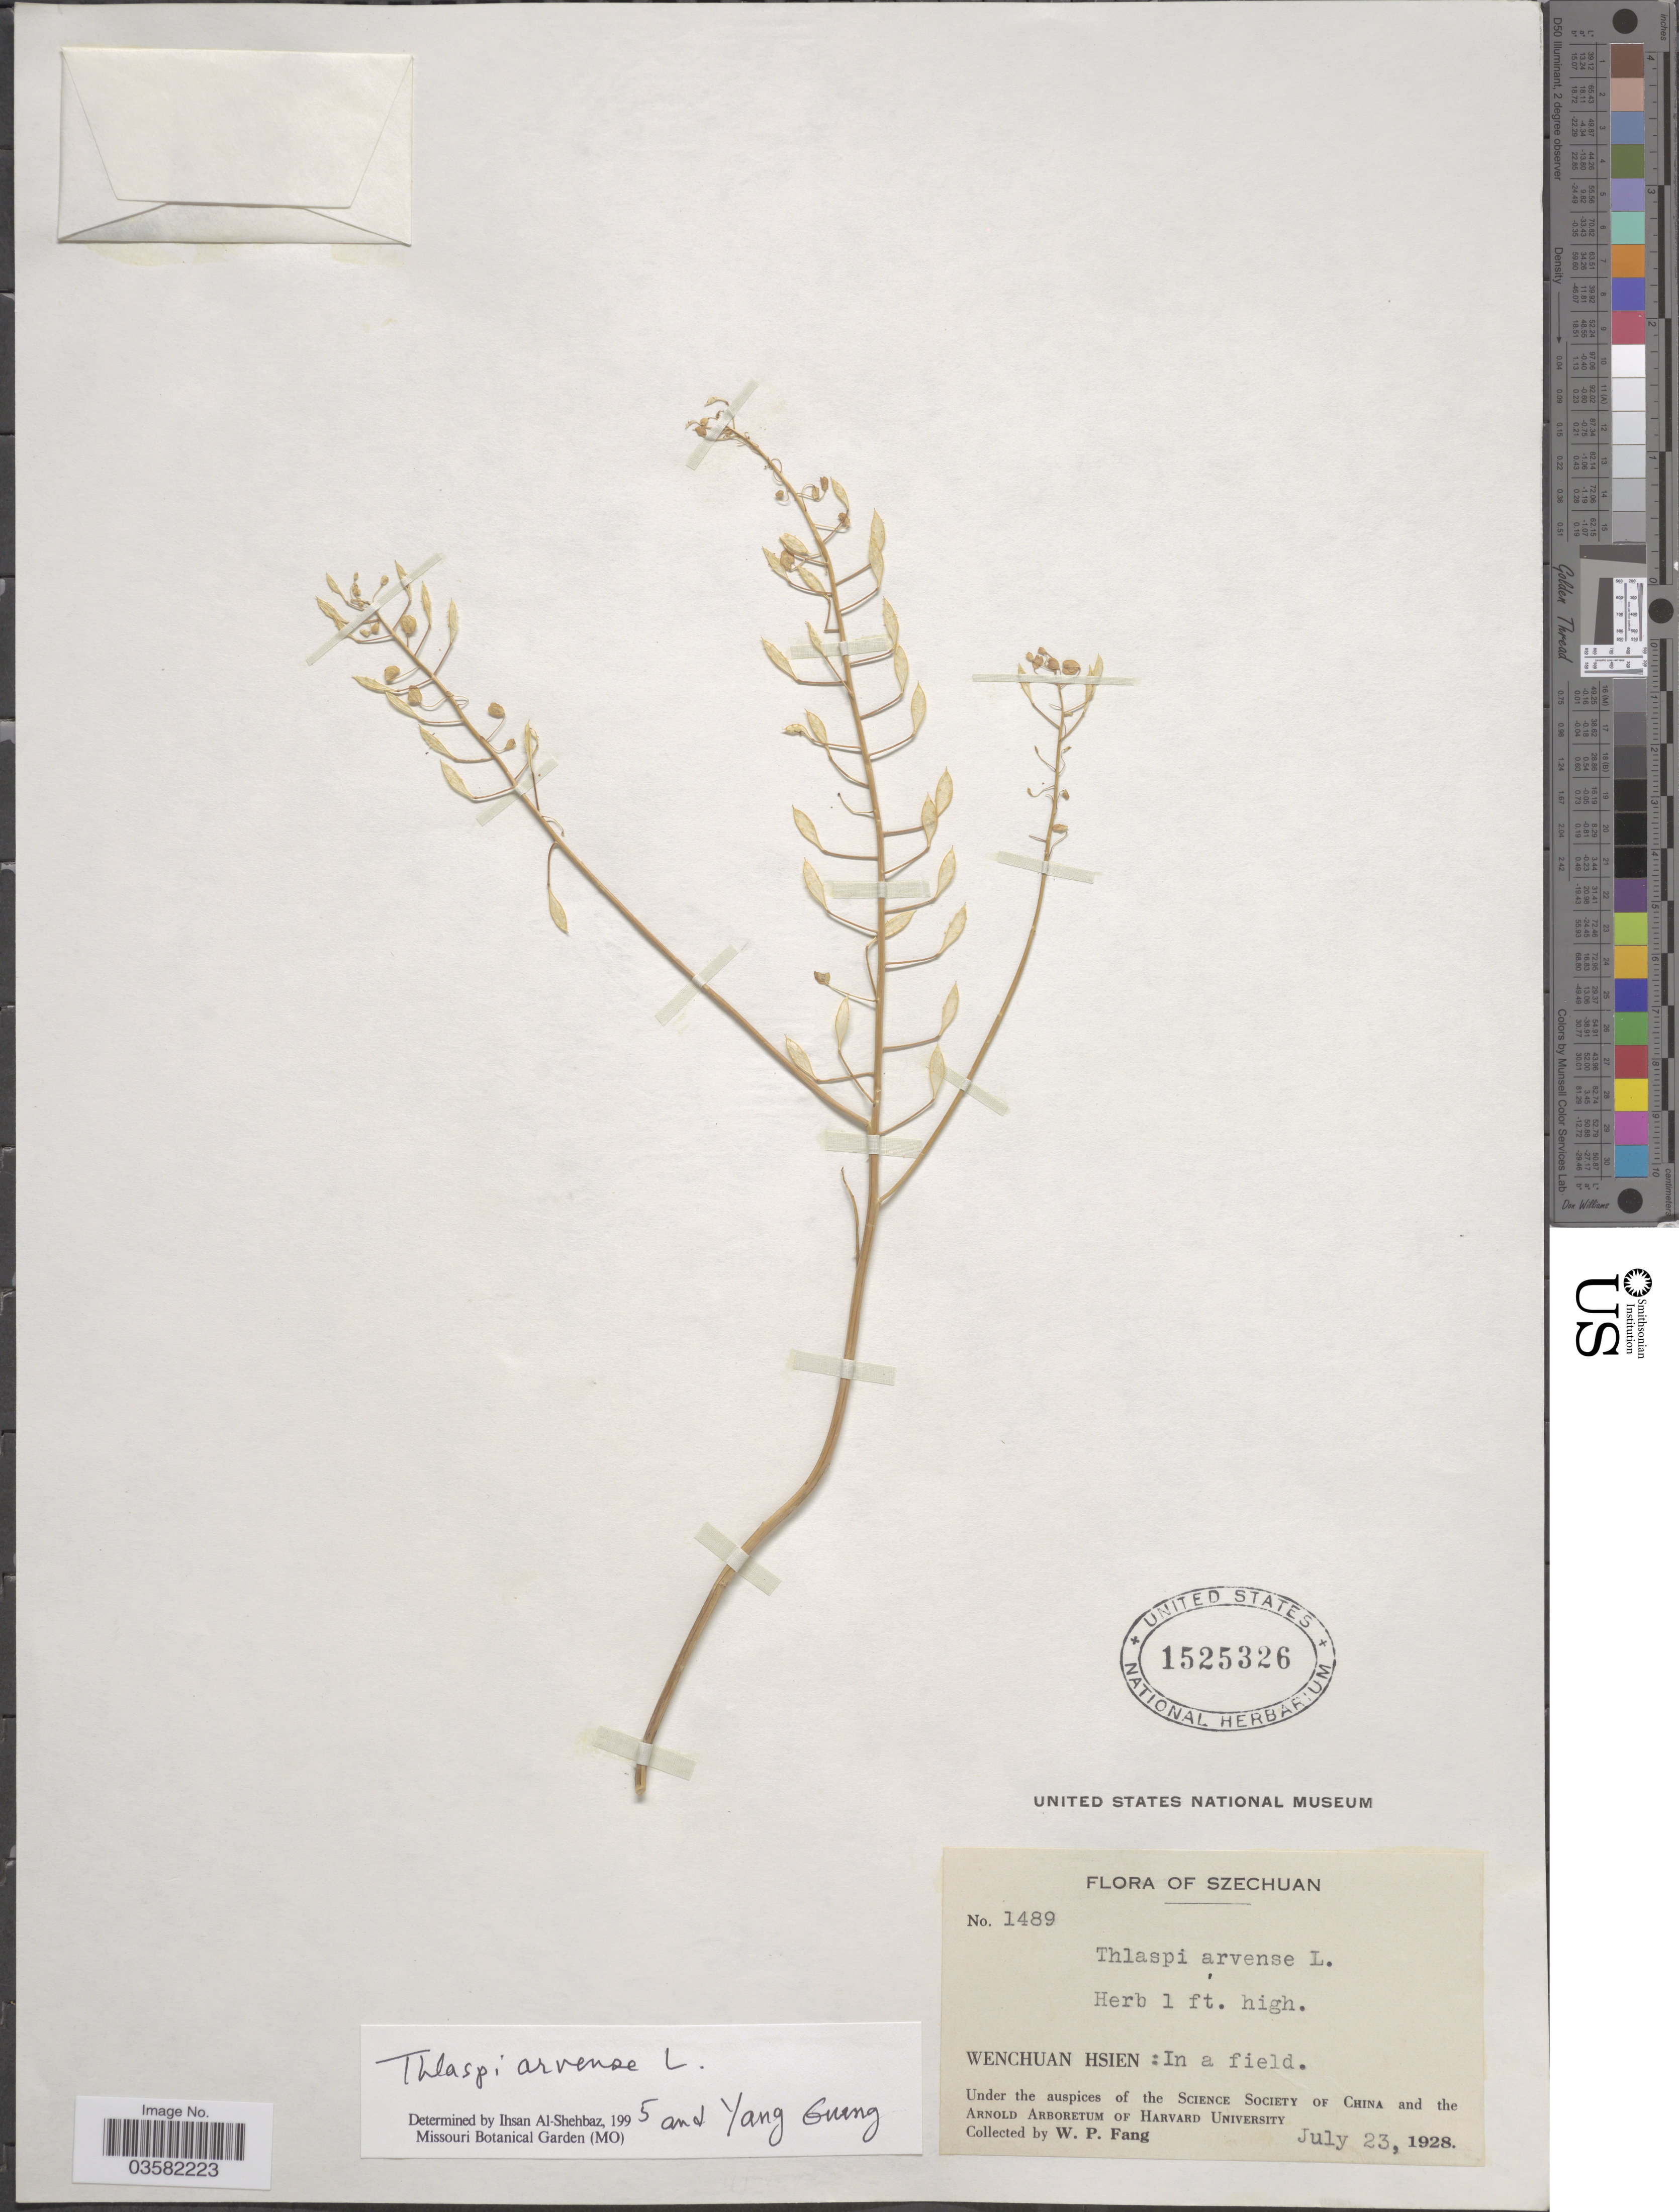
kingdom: Plantae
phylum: Tracheophyta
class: Magnoliopsida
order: Brassicales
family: Brassicaceae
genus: Thlaspi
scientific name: Thlaspi arvense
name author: L.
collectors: W. P. Fang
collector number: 1489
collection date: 1928-07-23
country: China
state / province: Sichuan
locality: Szechuan. Wenchuan Hsien: In a field.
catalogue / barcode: US 1525326